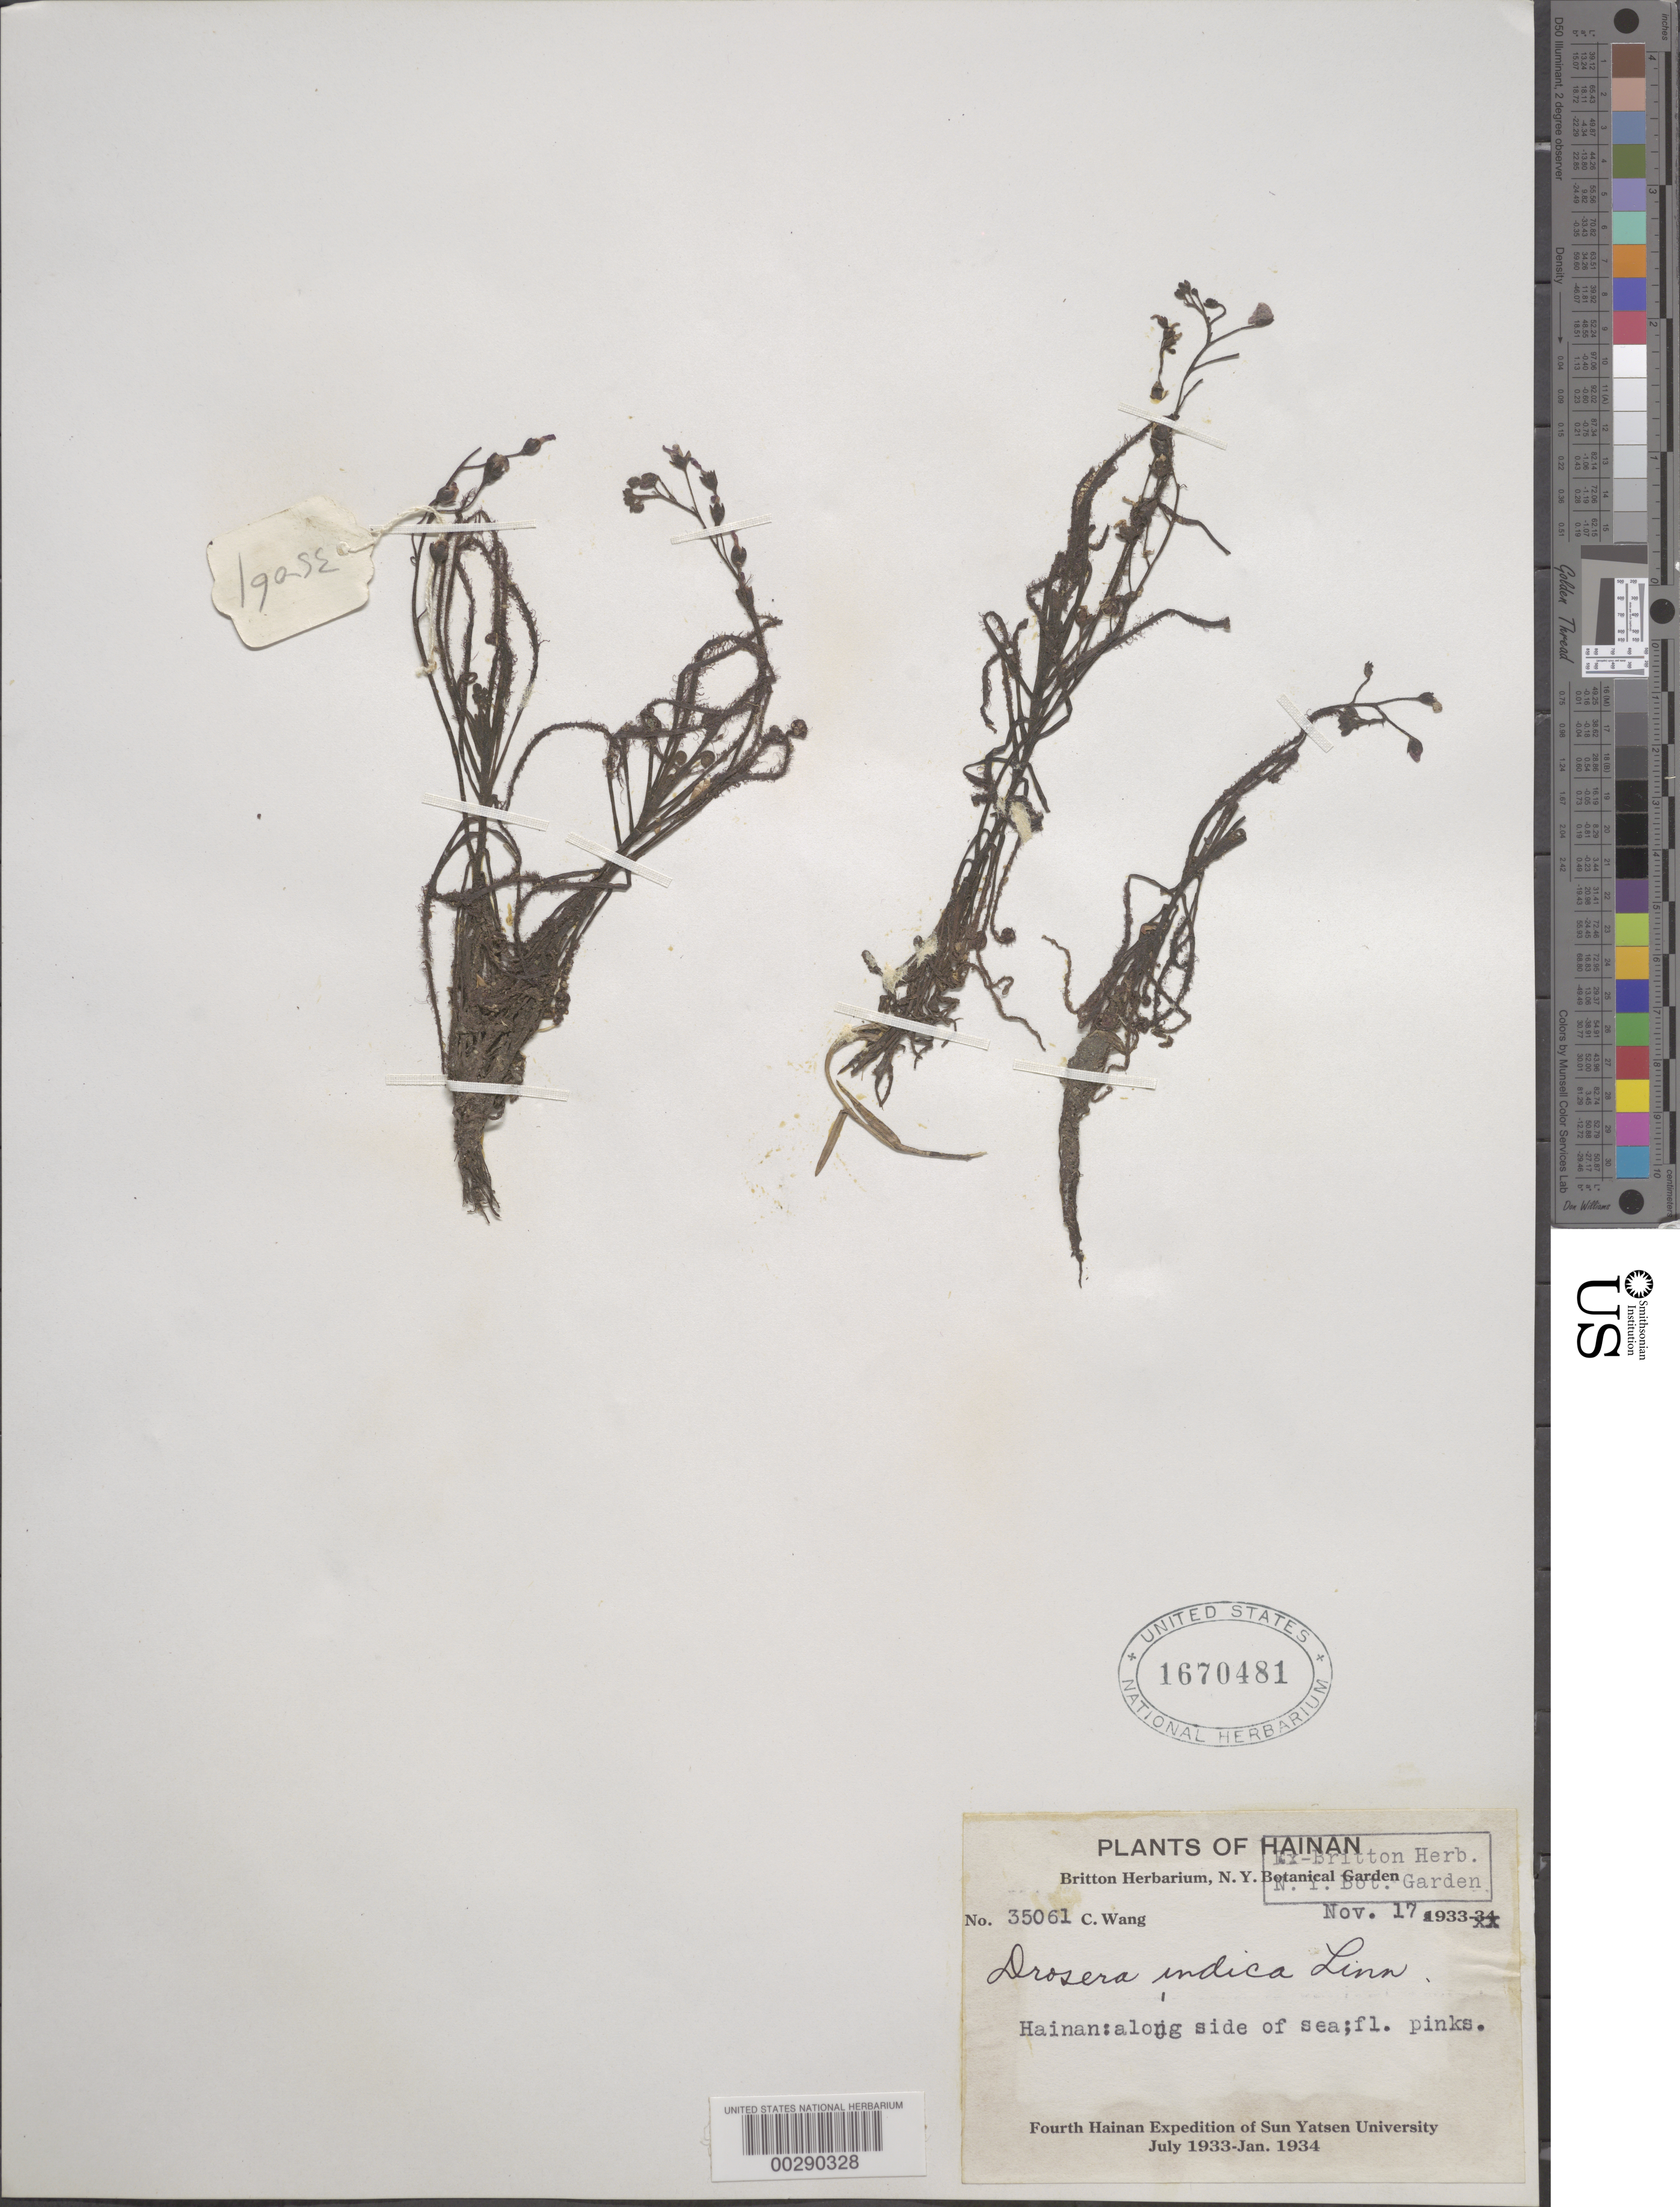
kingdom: Plantae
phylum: Tracheophyta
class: Magnoliopsida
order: Caryophyllales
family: Droseraceae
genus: Drosera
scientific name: Drosera indica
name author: L.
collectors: C. Wang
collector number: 35061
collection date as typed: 17 Nov 1933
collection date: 1933-11-17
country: China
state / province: Hainan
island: Hainan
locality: Along side of sea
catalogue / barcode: US 1670481